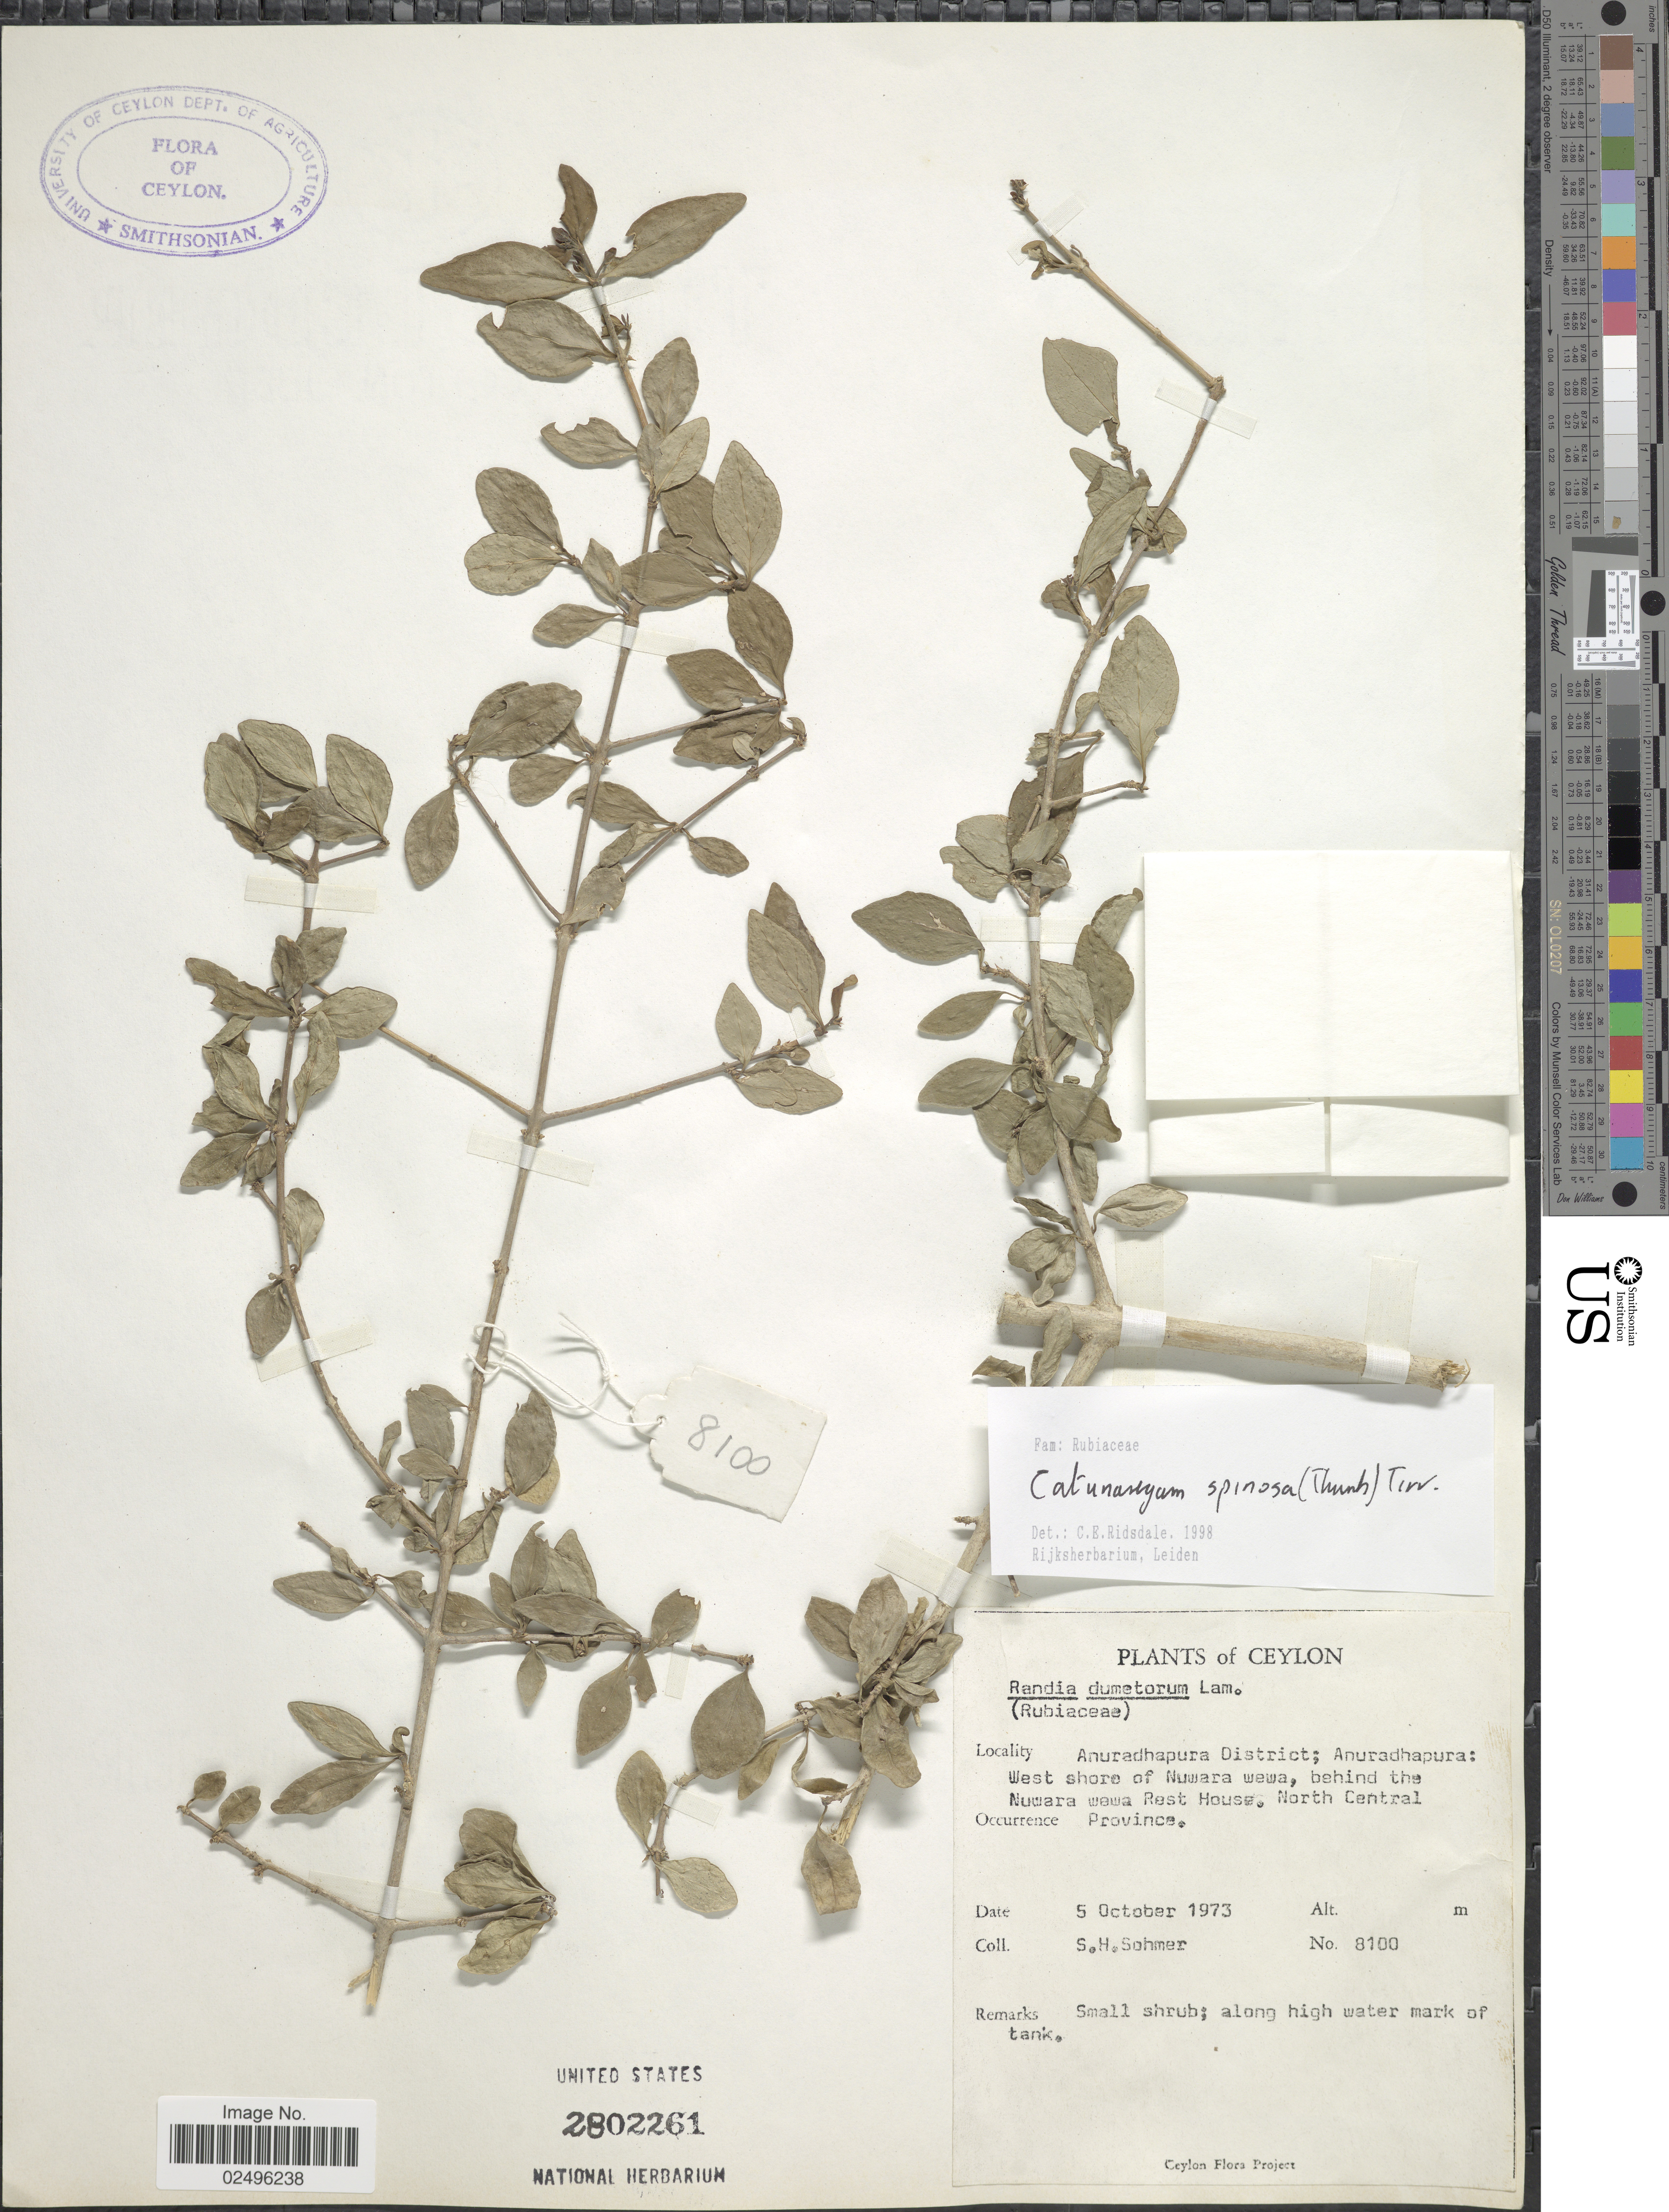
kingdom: Plantae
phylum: Tracheophyta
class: Magnoliopsida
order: Gentianales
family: Rubiaceae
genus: Catunaregam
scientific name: Catunaregam spinosa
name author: (Thunb.) Tirveng.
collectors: S. H. Sohmer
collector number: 8100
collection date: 1973-10-05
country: Sri Lanka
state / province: North Central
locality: Ceylon. Anuradhapura District; Anuradhapura; West shore of Nuwara wewa, behind the Nuwara wewa Rest House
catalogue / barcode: US 2802261